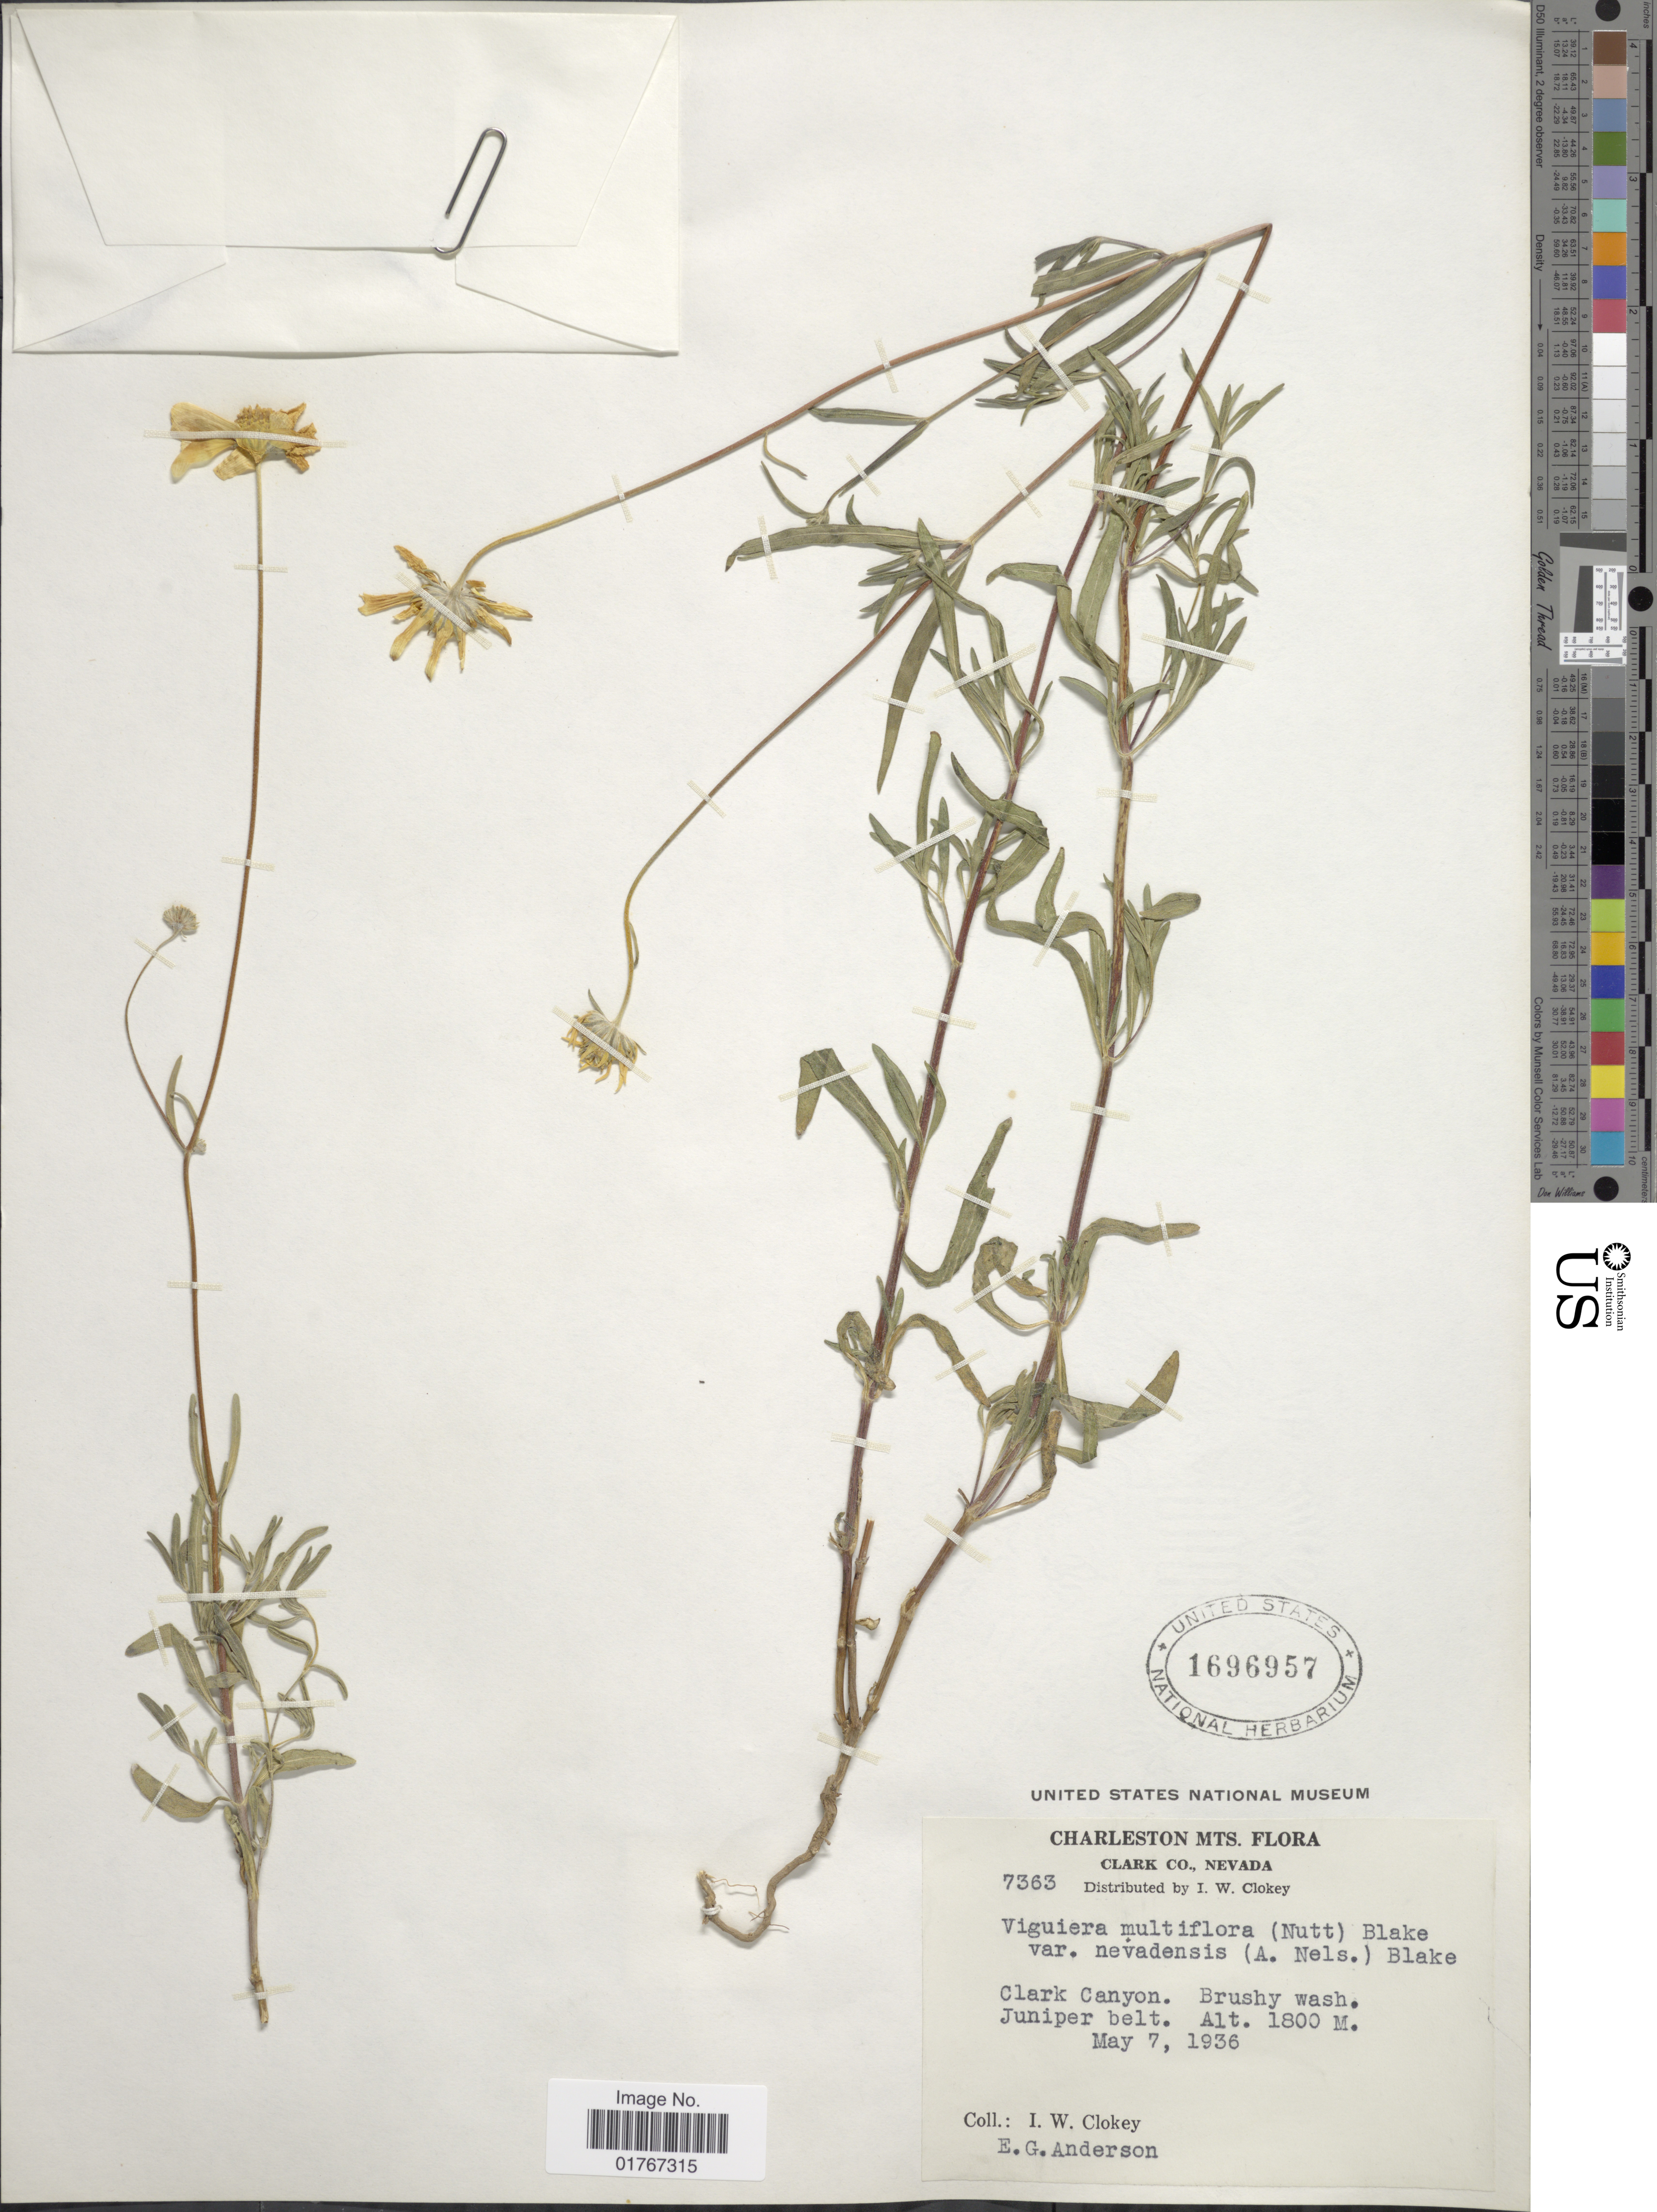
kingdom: Plantae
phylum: Tracheophyta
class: Magnoliopsida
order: Asterales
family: Asteraceae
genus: Heliomeris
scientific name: Heliomeris multiflora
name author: Nutt.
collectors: I. W. Clokey & E. G. Anderson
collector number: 7363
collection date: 1936-05-07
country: United States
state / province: Nevada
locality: Charleston Mts., Clark Co, Clark Canyon. Brushy wash, Juniper belt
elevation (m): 1800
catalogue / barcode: US 1696957